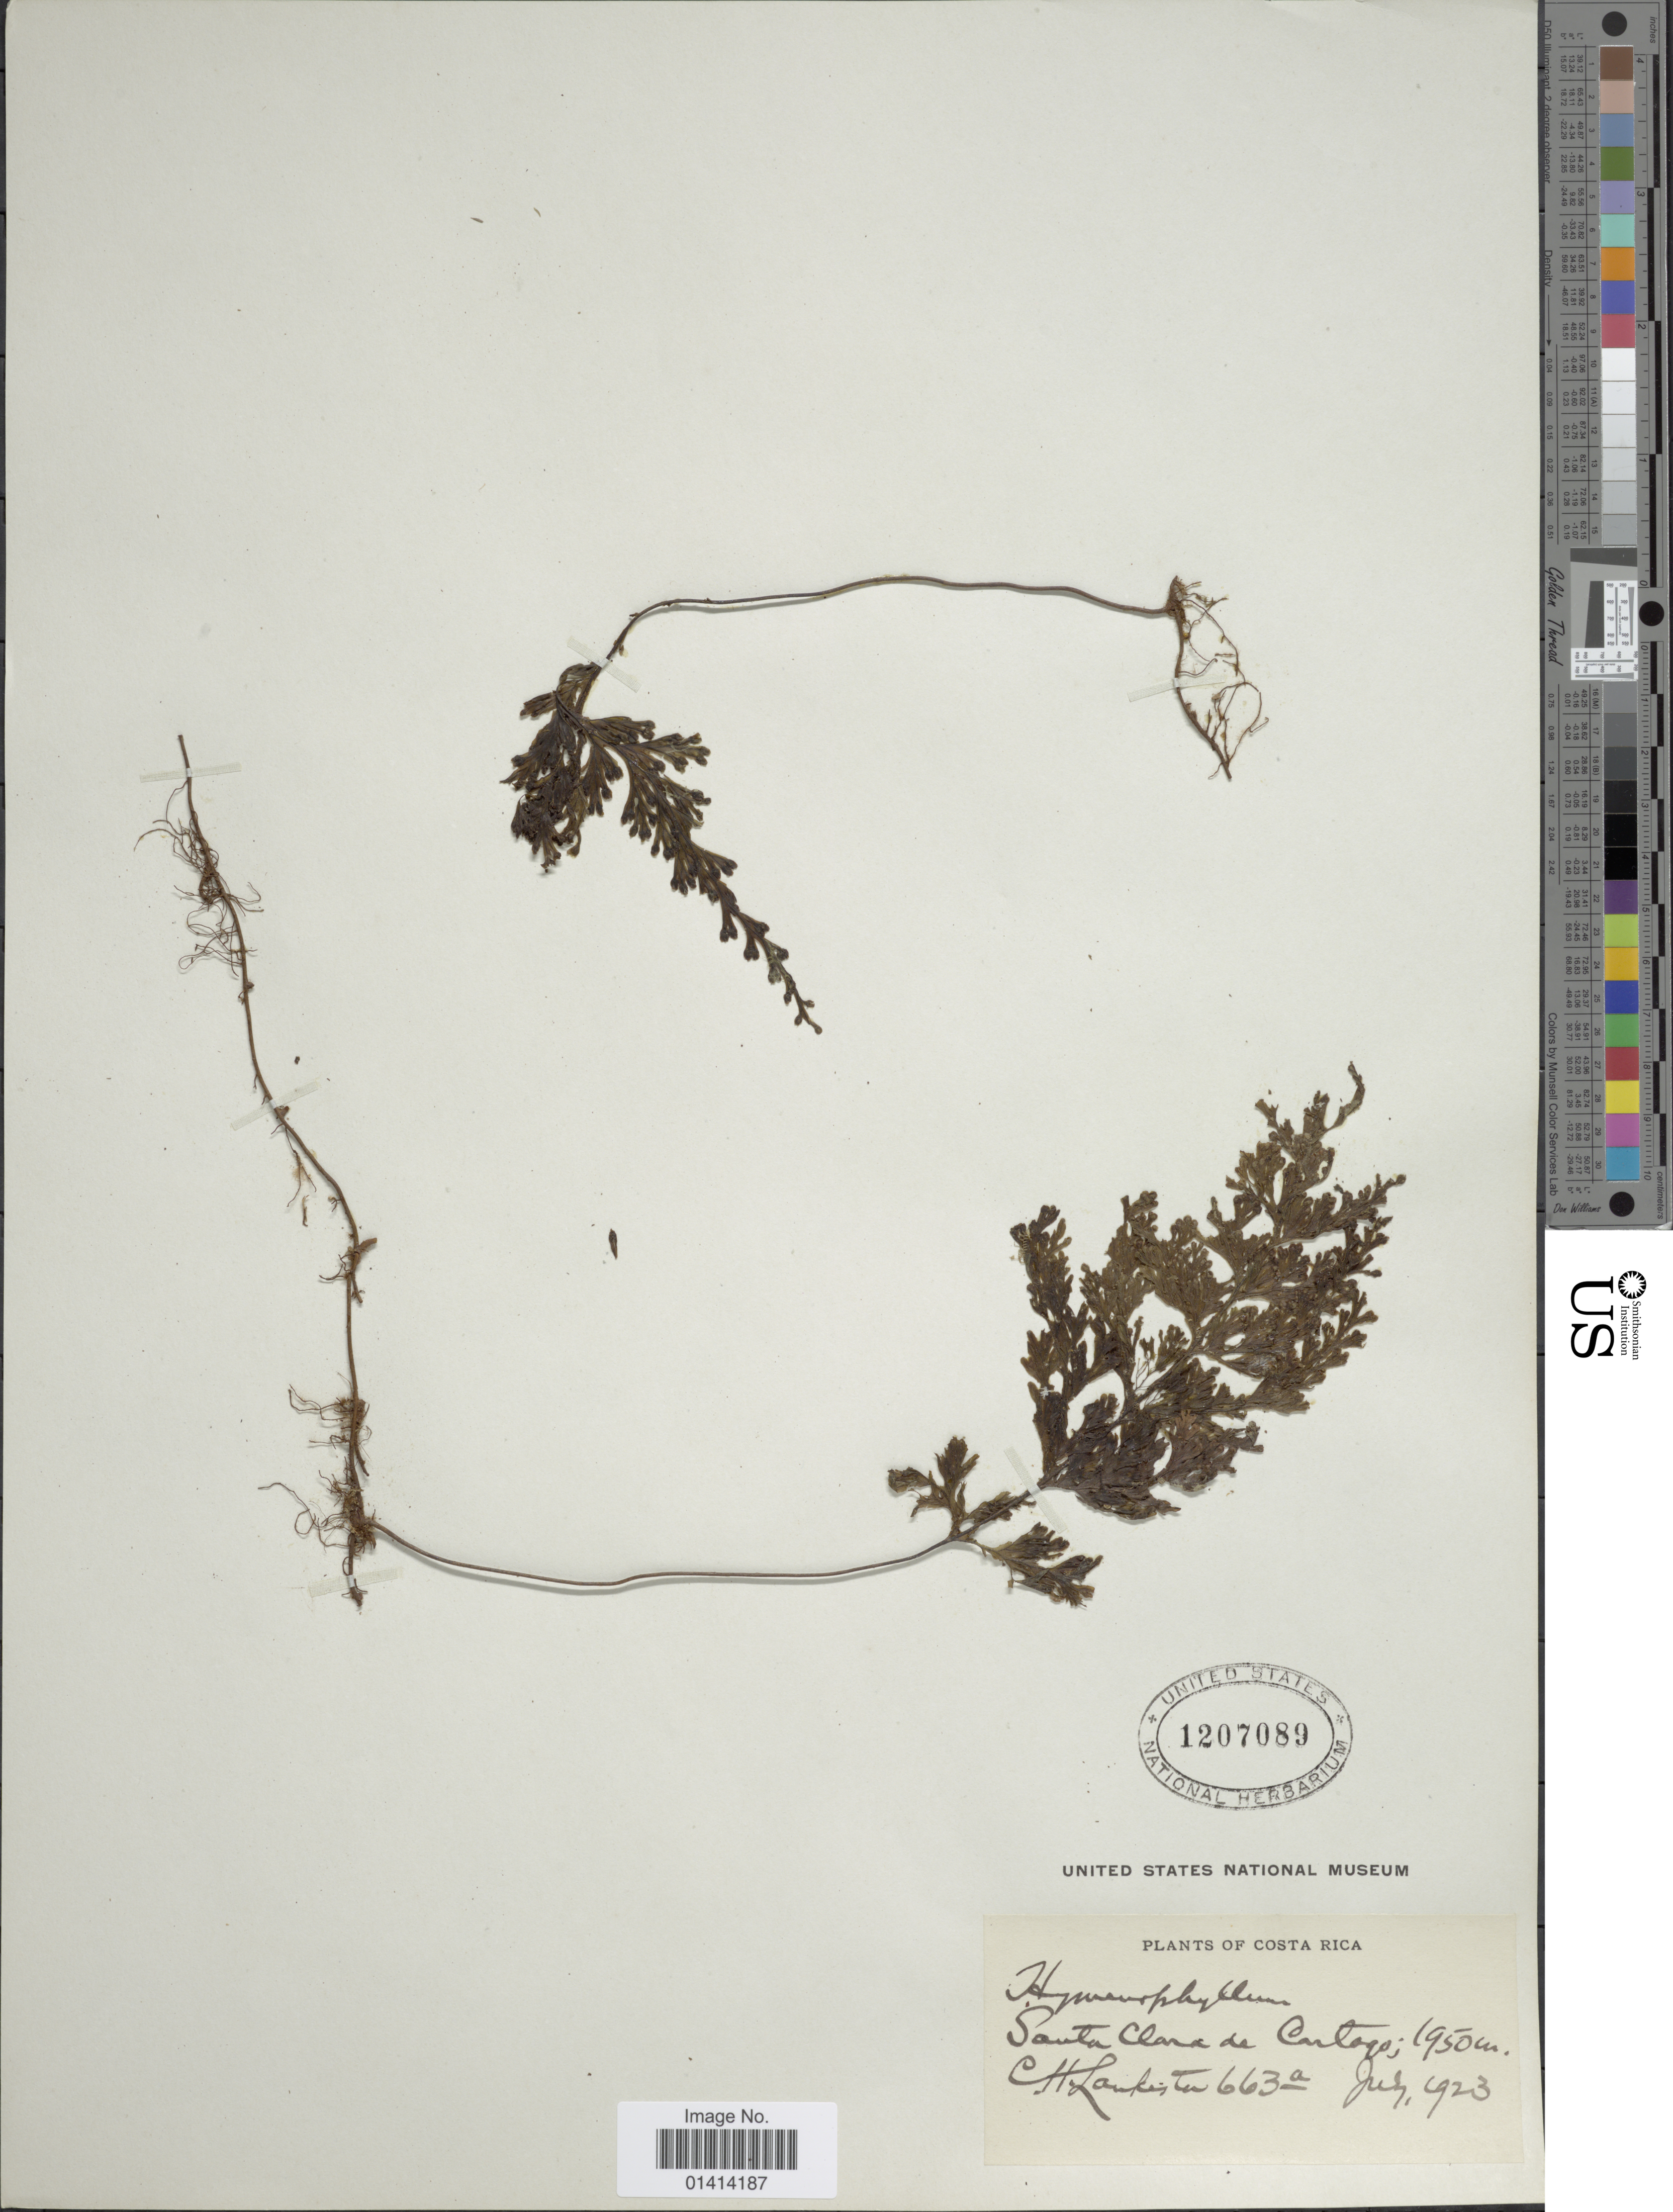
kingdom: Plantae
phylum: Tracheophyta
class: Polypodiopsida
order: Hymenophyllales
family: Hymenophyllaceae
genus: Hymenophyllum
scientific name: Hymenophyllum microcarpum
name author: (Desv.) Lellinger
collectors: C. H. Lankester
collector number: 663a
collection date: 1923-07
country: Costa Rica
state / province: Cartago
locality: Santa Clara de Cartago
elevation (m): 1950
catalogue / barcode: US 1207089